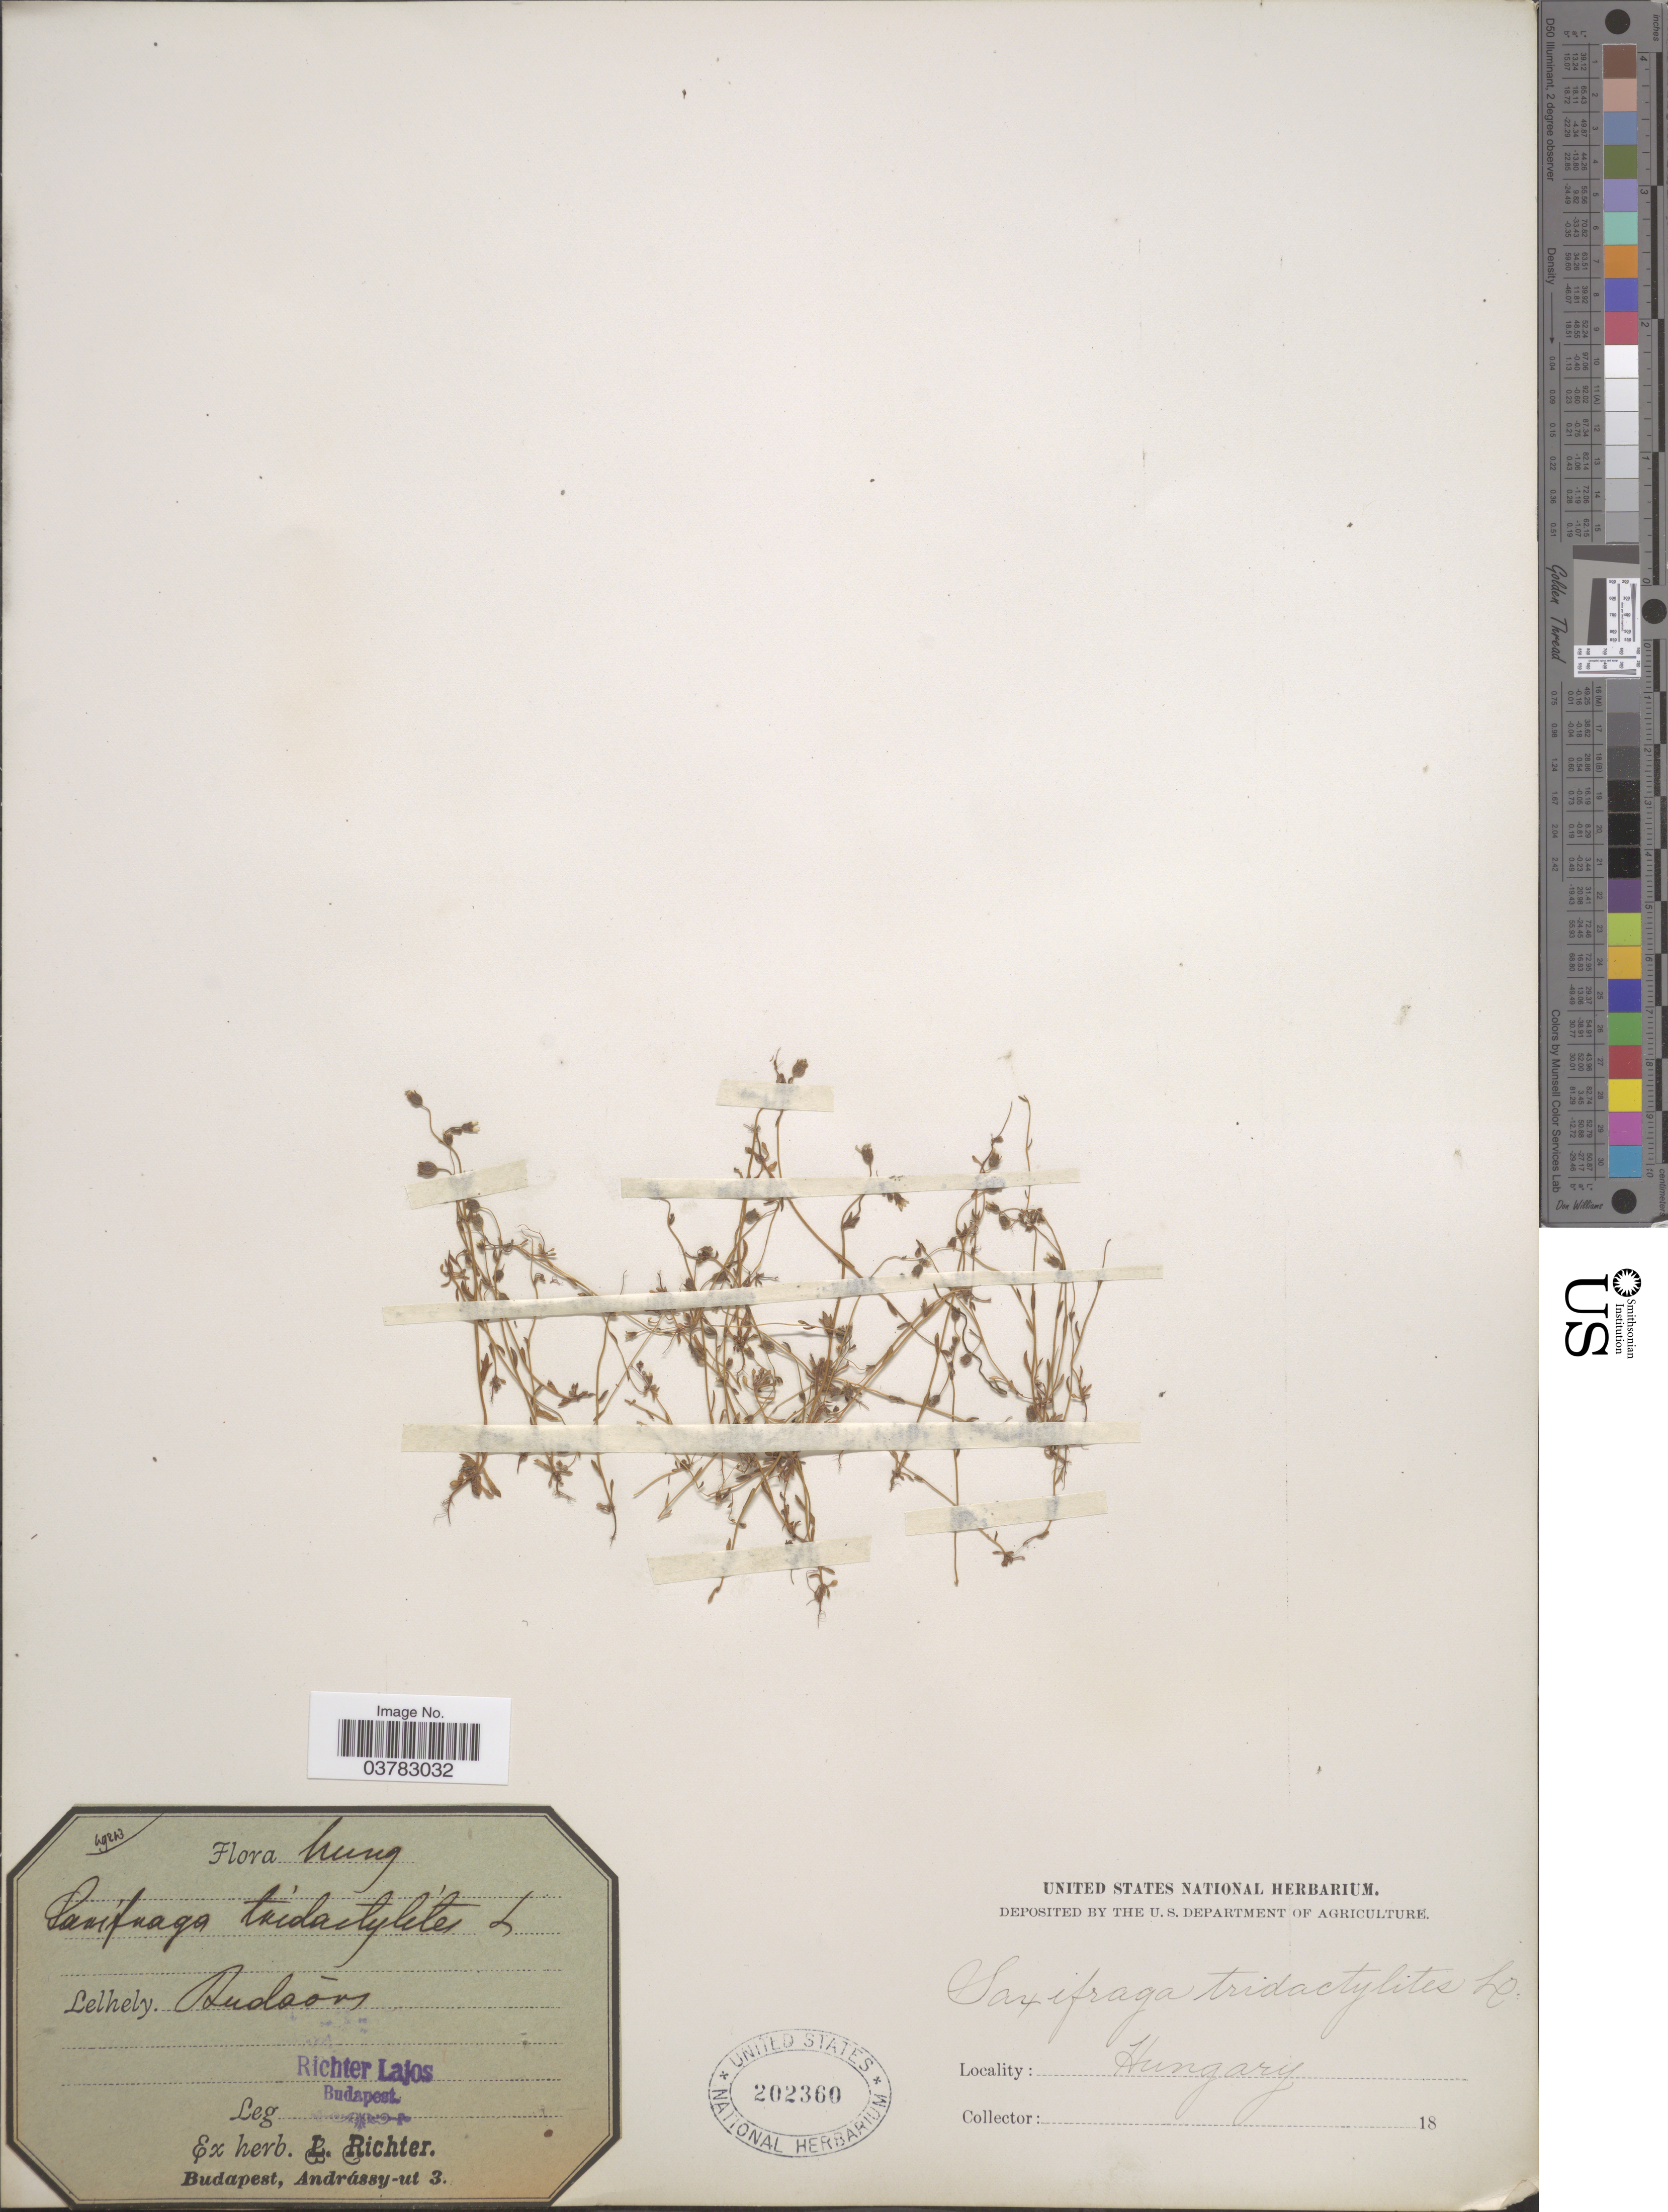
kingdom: Plantae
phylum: Tracheophyta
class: Magnoliopsida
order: Saxifragales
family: Saxifragaceae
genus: Saxifraga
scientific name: Saxifraga tridactylites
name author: L.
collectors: L. Richter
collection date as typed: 18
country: Hungary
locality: Budaörs.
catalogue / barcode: US 202360